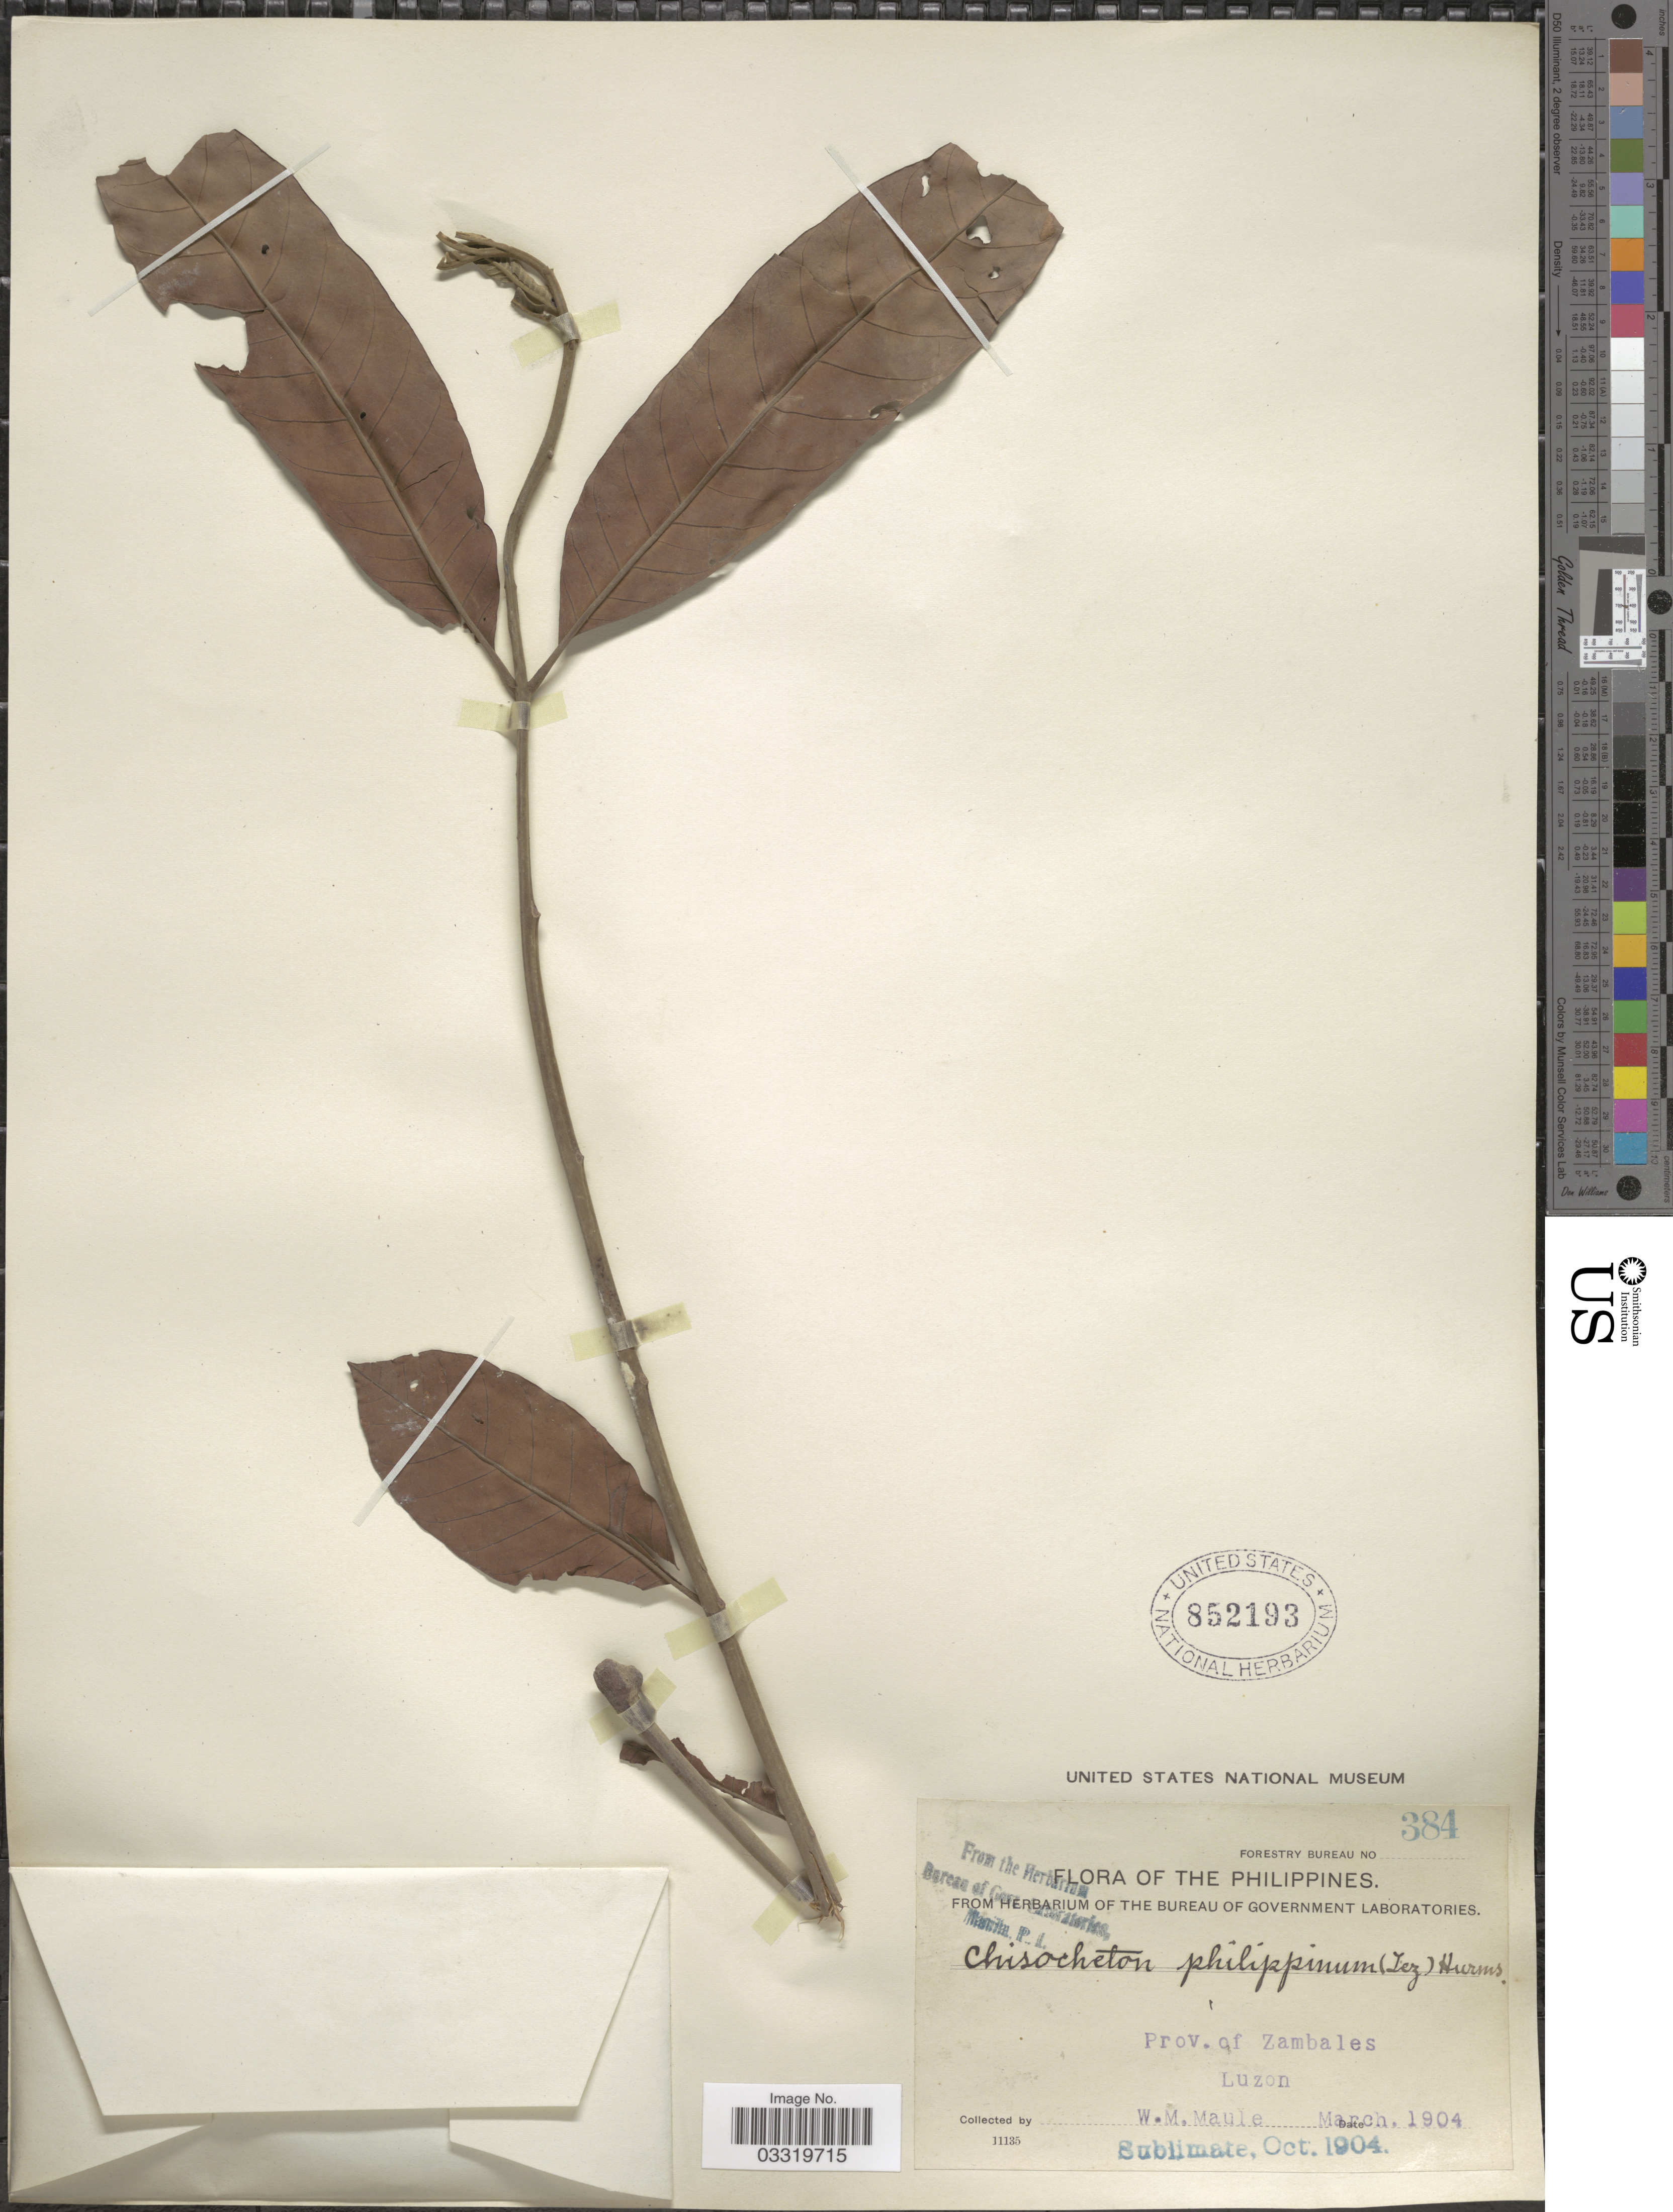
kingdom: Plantae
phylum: Tracheophyta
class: Magnoliopsida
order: Sapindales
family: Meliaceae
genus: Chisocheton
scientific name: Chisocheton pentandrus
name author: (Blanco) Merr.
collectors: W. Maule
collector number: Forestry Bureau 384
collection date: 1904-03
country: Philippines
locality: Prov. of Zambales. Luzon.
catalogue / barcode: US 852193